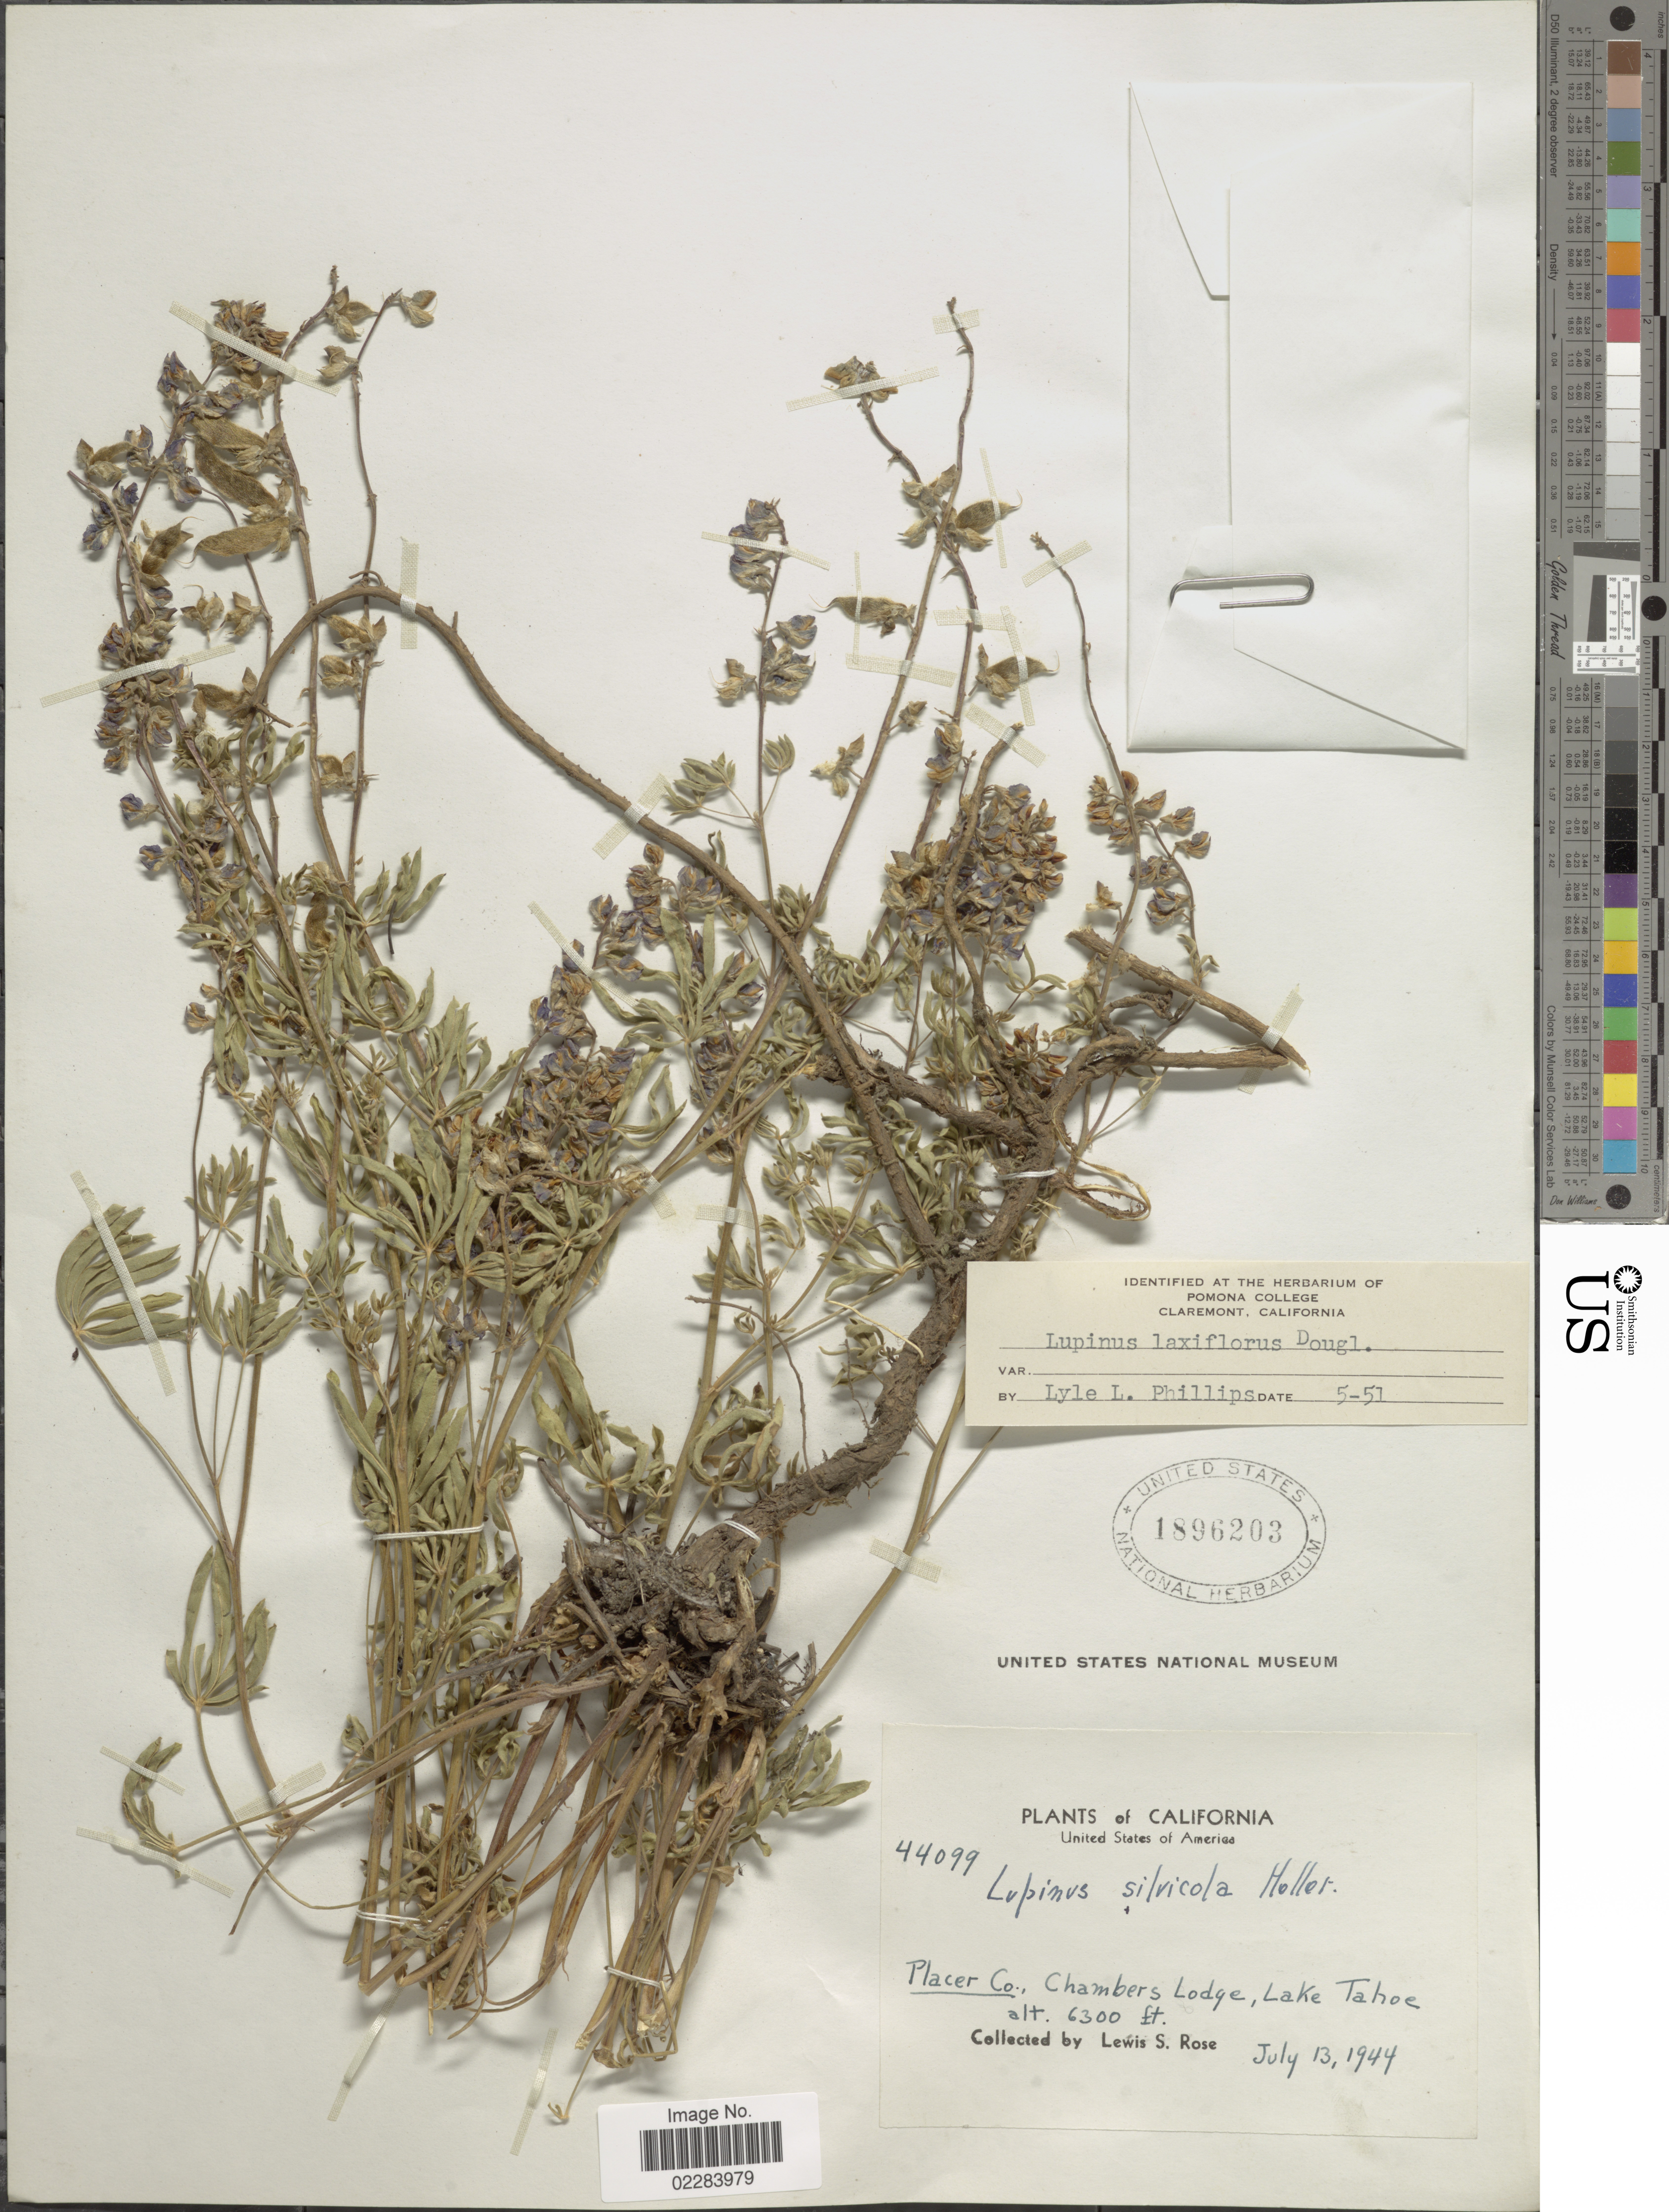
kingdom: Plantae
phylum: Tracheophyta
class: Magnoliopsida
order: Fabales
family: Fabaceae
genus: Lupinus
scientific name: Lupinus arbustus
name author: Lindl.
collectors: L. S. Rose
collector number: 44099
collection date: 1944-07-13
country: United States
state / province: California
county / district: Placer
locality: United States of America. Placer Co., Chambers Lodge, Lake Tahoe.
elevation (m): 1920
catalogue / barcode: US 1896203